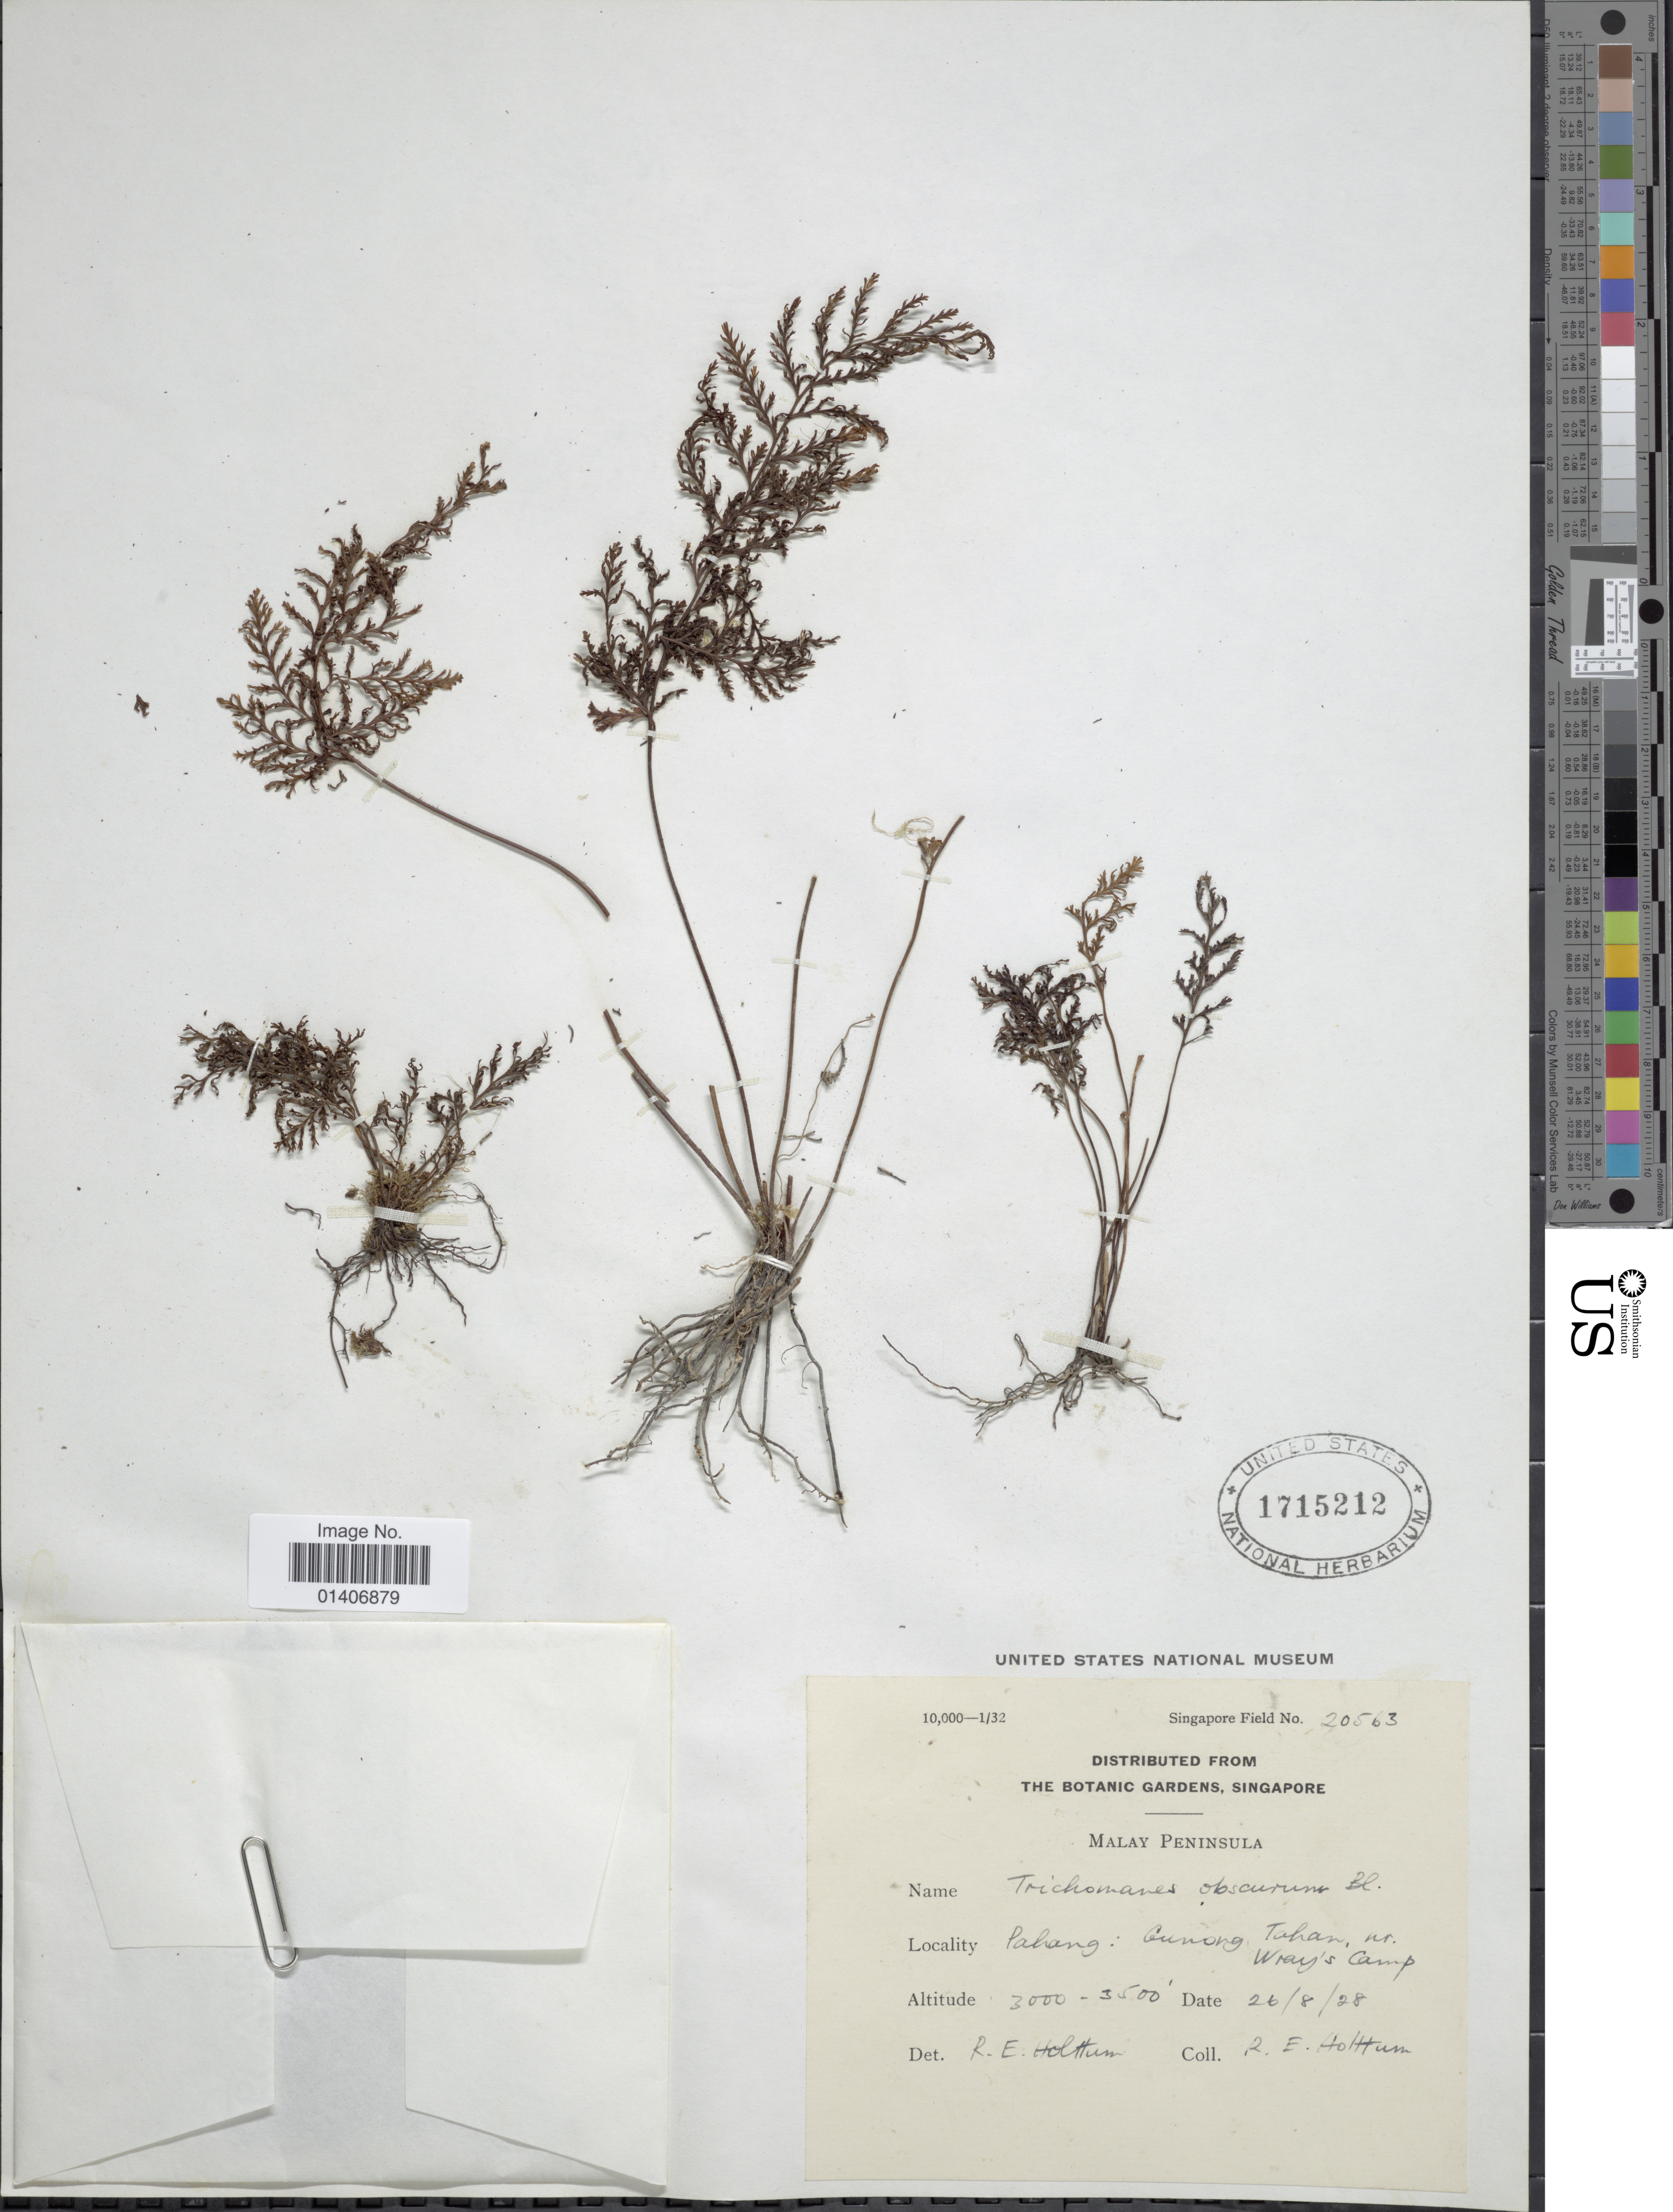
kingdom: Plantae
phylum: Tracheophyta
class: Polypodiopsida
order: Hymenophyllales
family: Hymenophyllaceae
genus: Abrodictyum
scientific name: Abrodictyum obscurum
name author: (Blume) Ebihara & K. Iwats.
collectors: R. E. Holttum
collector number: Singapore Field 20563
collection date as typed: Transcribed d/m/y: 26/8/28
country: Malaysia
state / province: Pahang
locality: Malay Peninsula, Gunong Tahan nr Wray's Camp [interpreted]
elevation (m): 914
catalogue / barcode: US 1715212